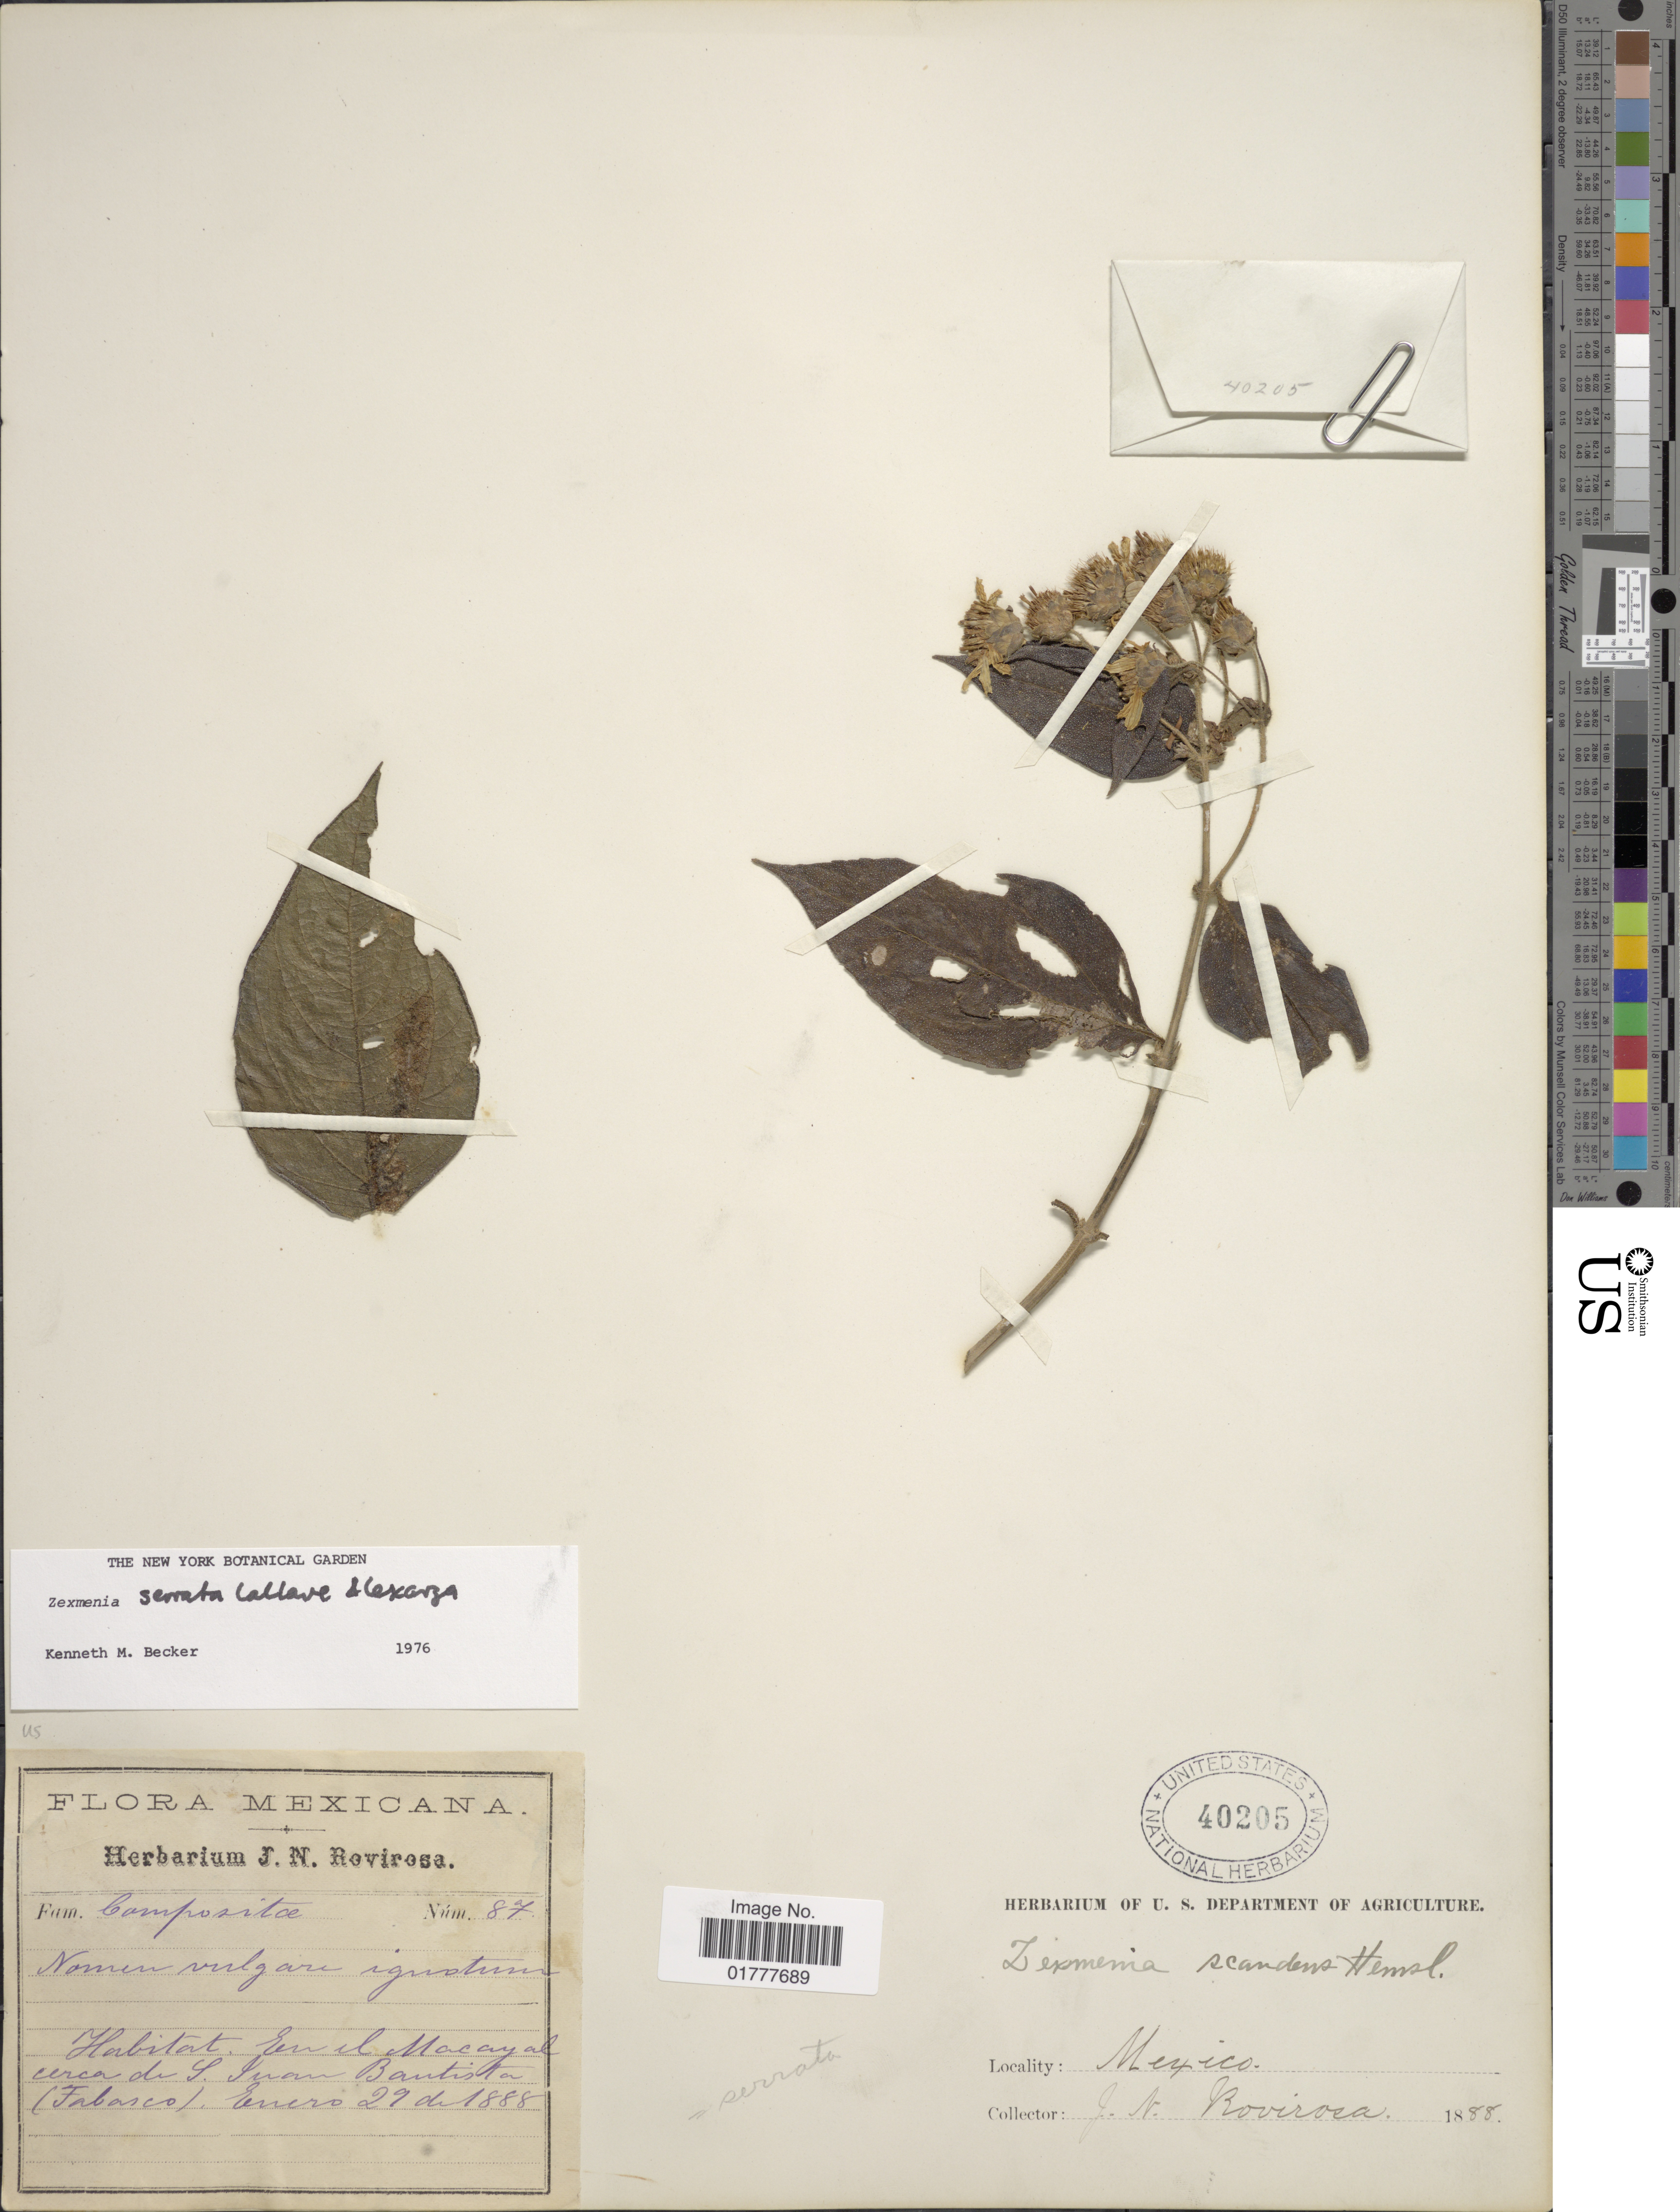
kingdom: Plantae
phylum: Tracheophyta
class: Magnoliopsida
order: Asterales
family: Asteraceae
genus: Zexmenia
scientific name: Zexmenia serrata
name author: La Llave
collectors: J. N. Rovirosa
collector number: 87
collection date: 1888-12-29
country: Mexico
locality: En el Macayal cerca de S. Juan Bautista. (Tabasco).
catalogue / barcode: US 40205